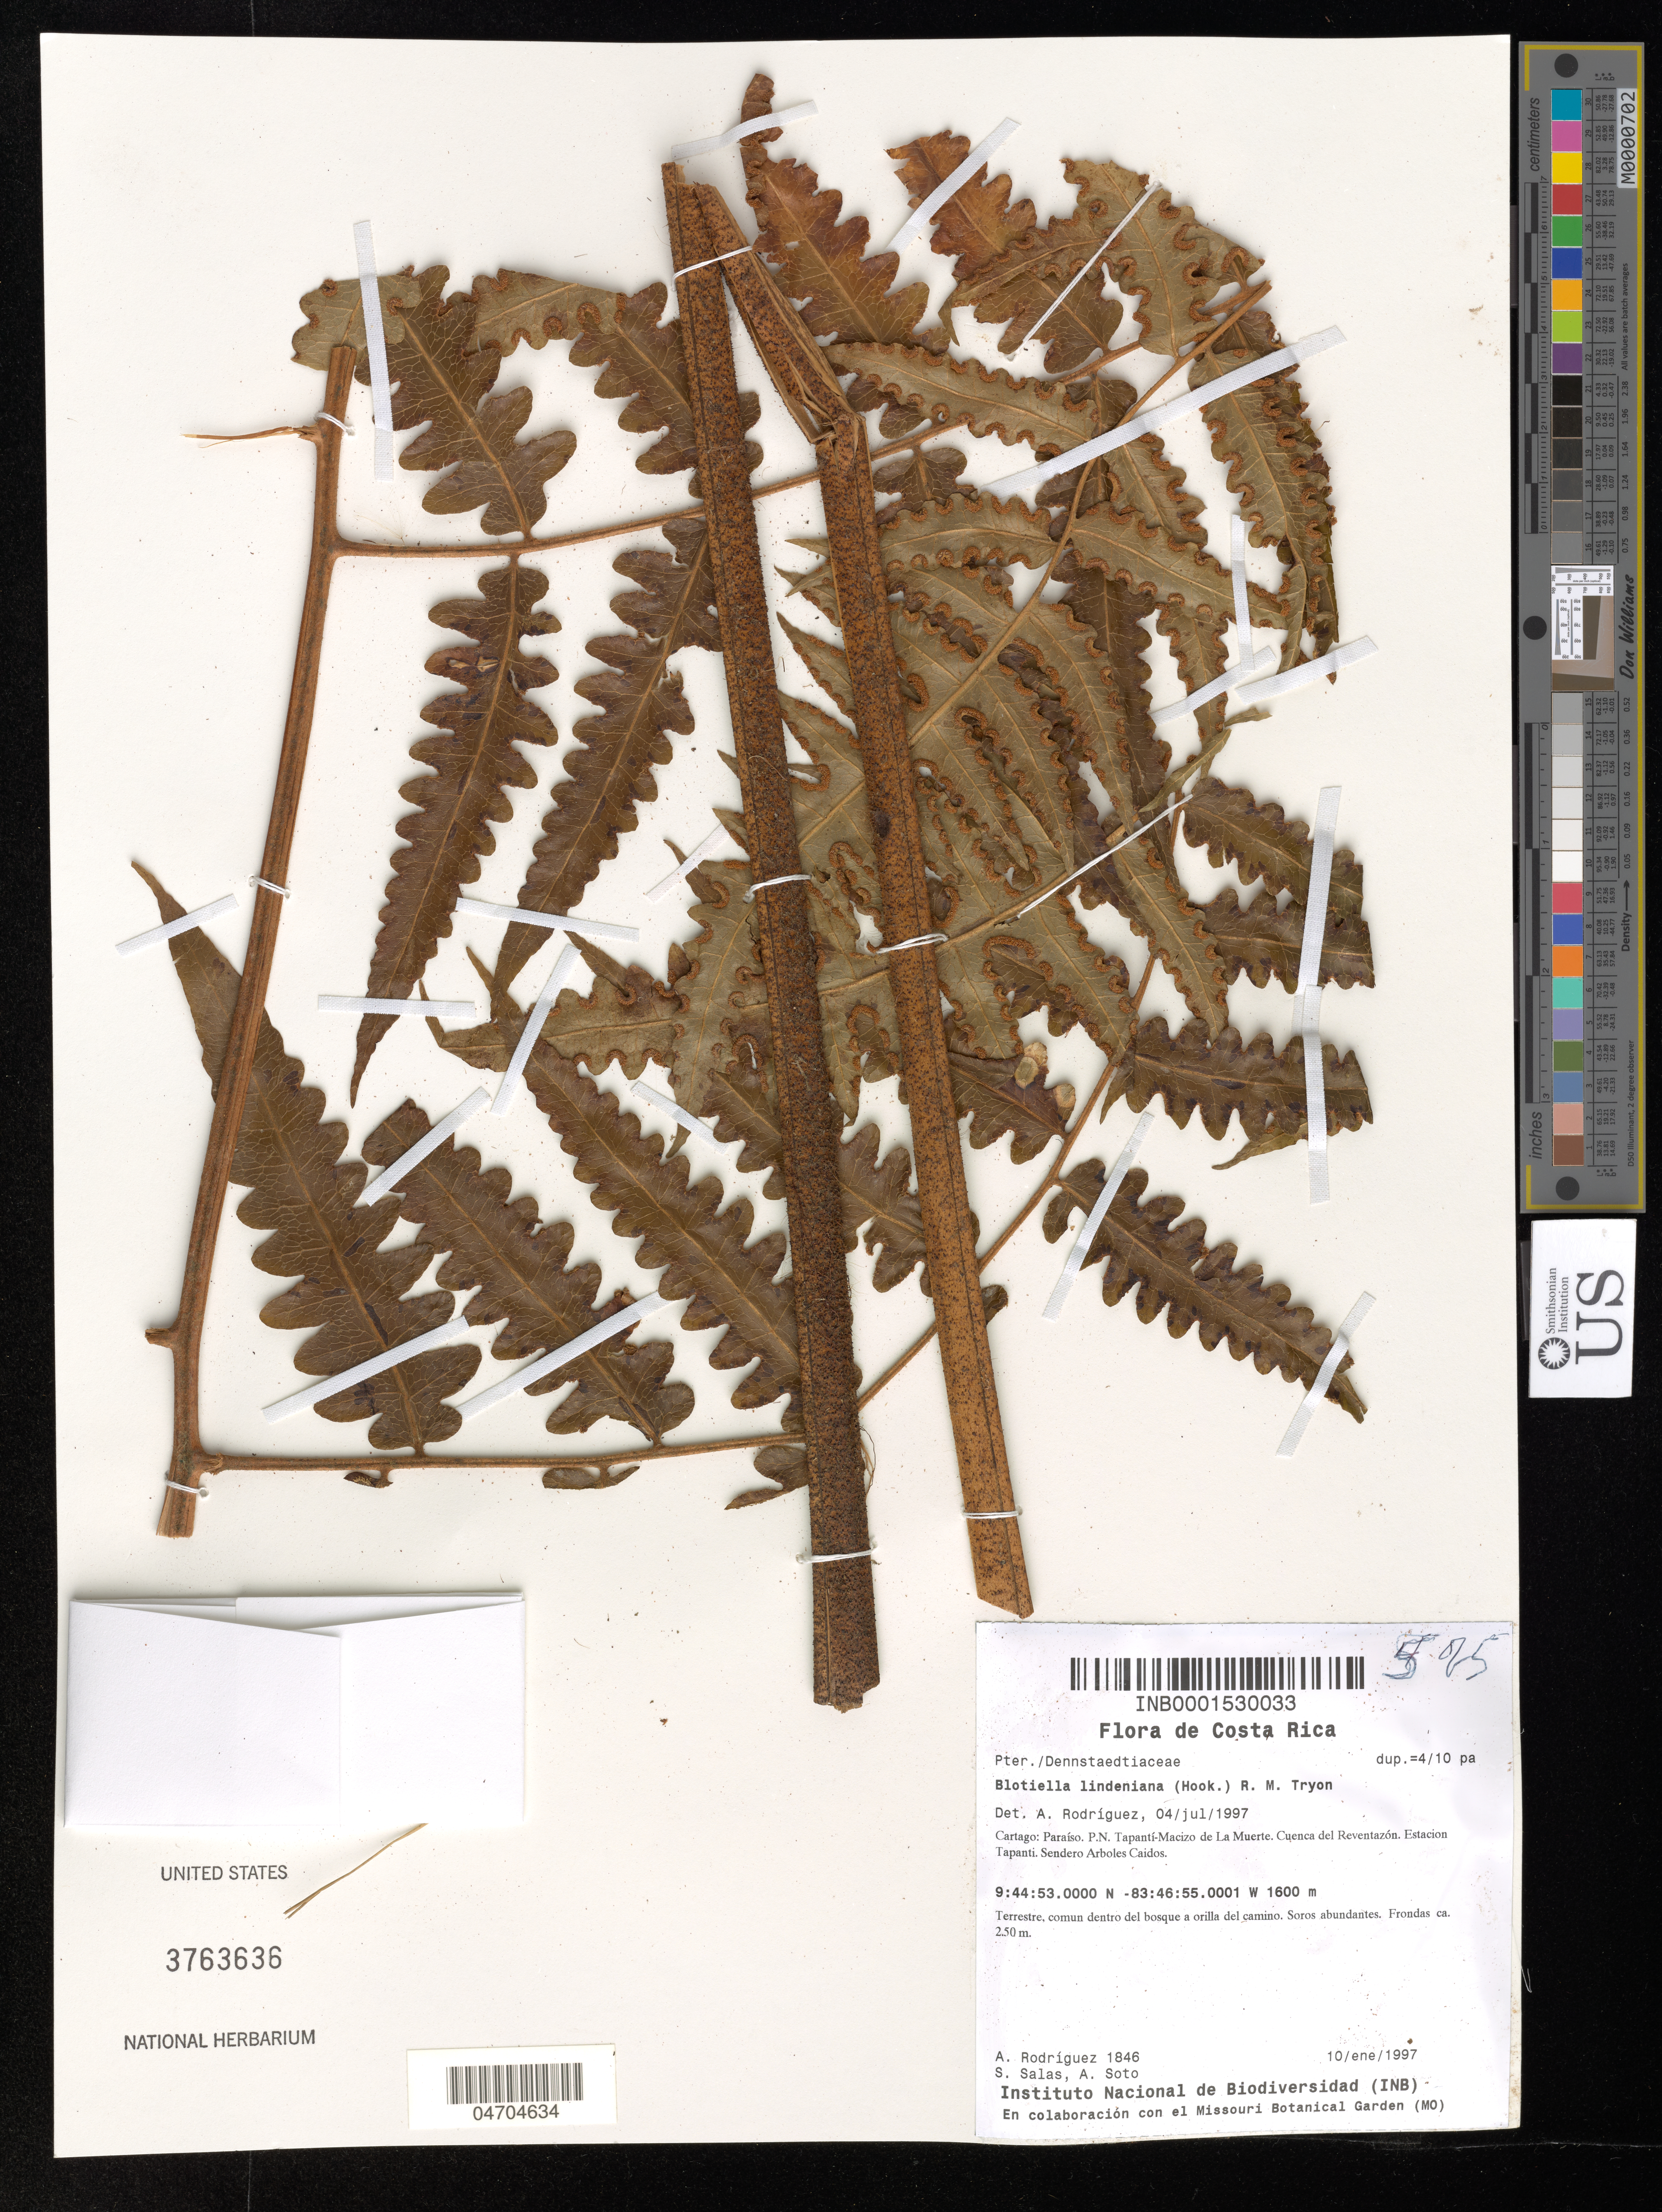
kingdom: Plantae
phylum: Tracheophyta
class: Polypodiopsida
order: Polypodiales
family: Dennstaedtiaceae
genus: Blotiella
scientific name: Blotiella lindeniana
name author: (Hook.) R.M. Tryon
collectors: A. Rodríguez, S. Salas & A. Soto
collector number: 1846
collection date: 1997-01-10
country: Costa Rica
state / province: Cartago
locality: Paraíso. P. N. Tapantí-Macizo de La Muerte. Cuenca del Reventazón. Estacion Tapanti. Sendero Arboles Caidos.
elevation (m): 1600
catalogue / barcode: US 3763636